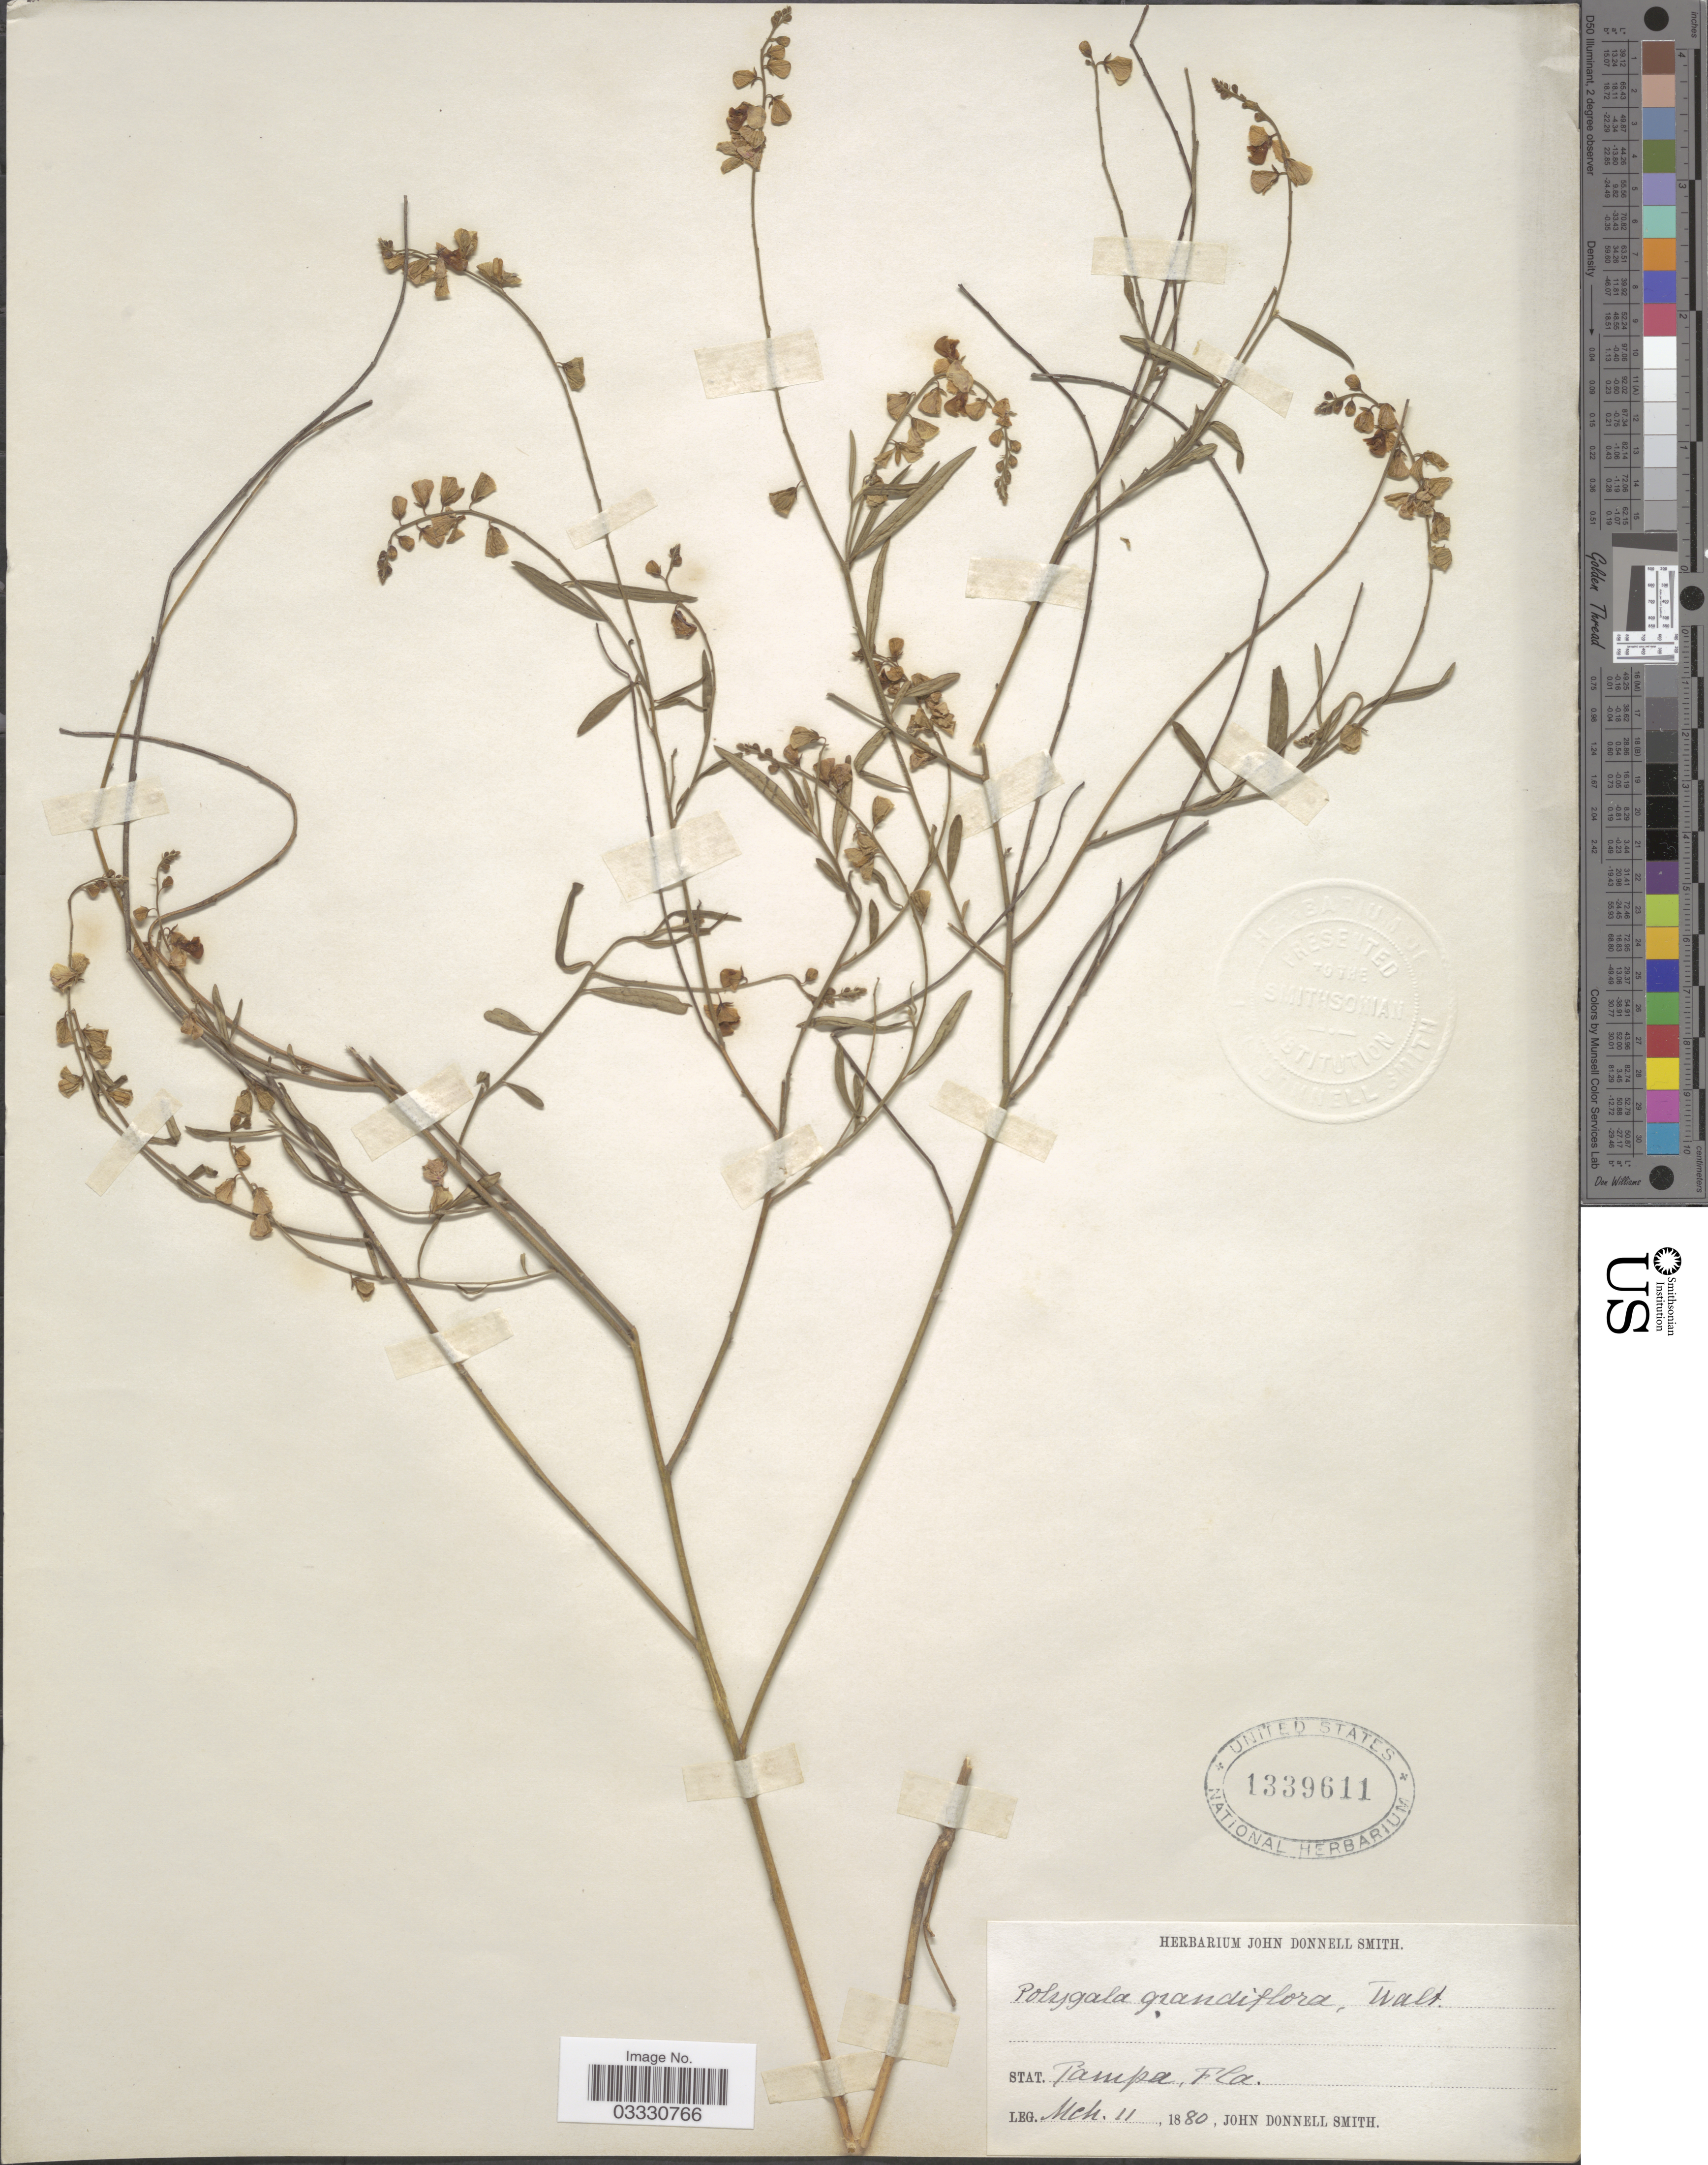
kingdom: Plantae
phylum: Tracheophyta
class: Magnoliopsida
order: Fabales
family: Polygalaceae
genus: Asemeia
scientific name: Asemeia grandiflora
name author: (Walter) Small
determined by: Strong, Mark T., (BOT), Smithsonian Institution - National Museum of Natural History (UNITED STATES)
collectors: J. Donnell Smith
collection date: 1880-03-11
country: United States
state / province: Florida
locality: Stat. Pampa, Fla.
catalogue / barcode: US 1339611